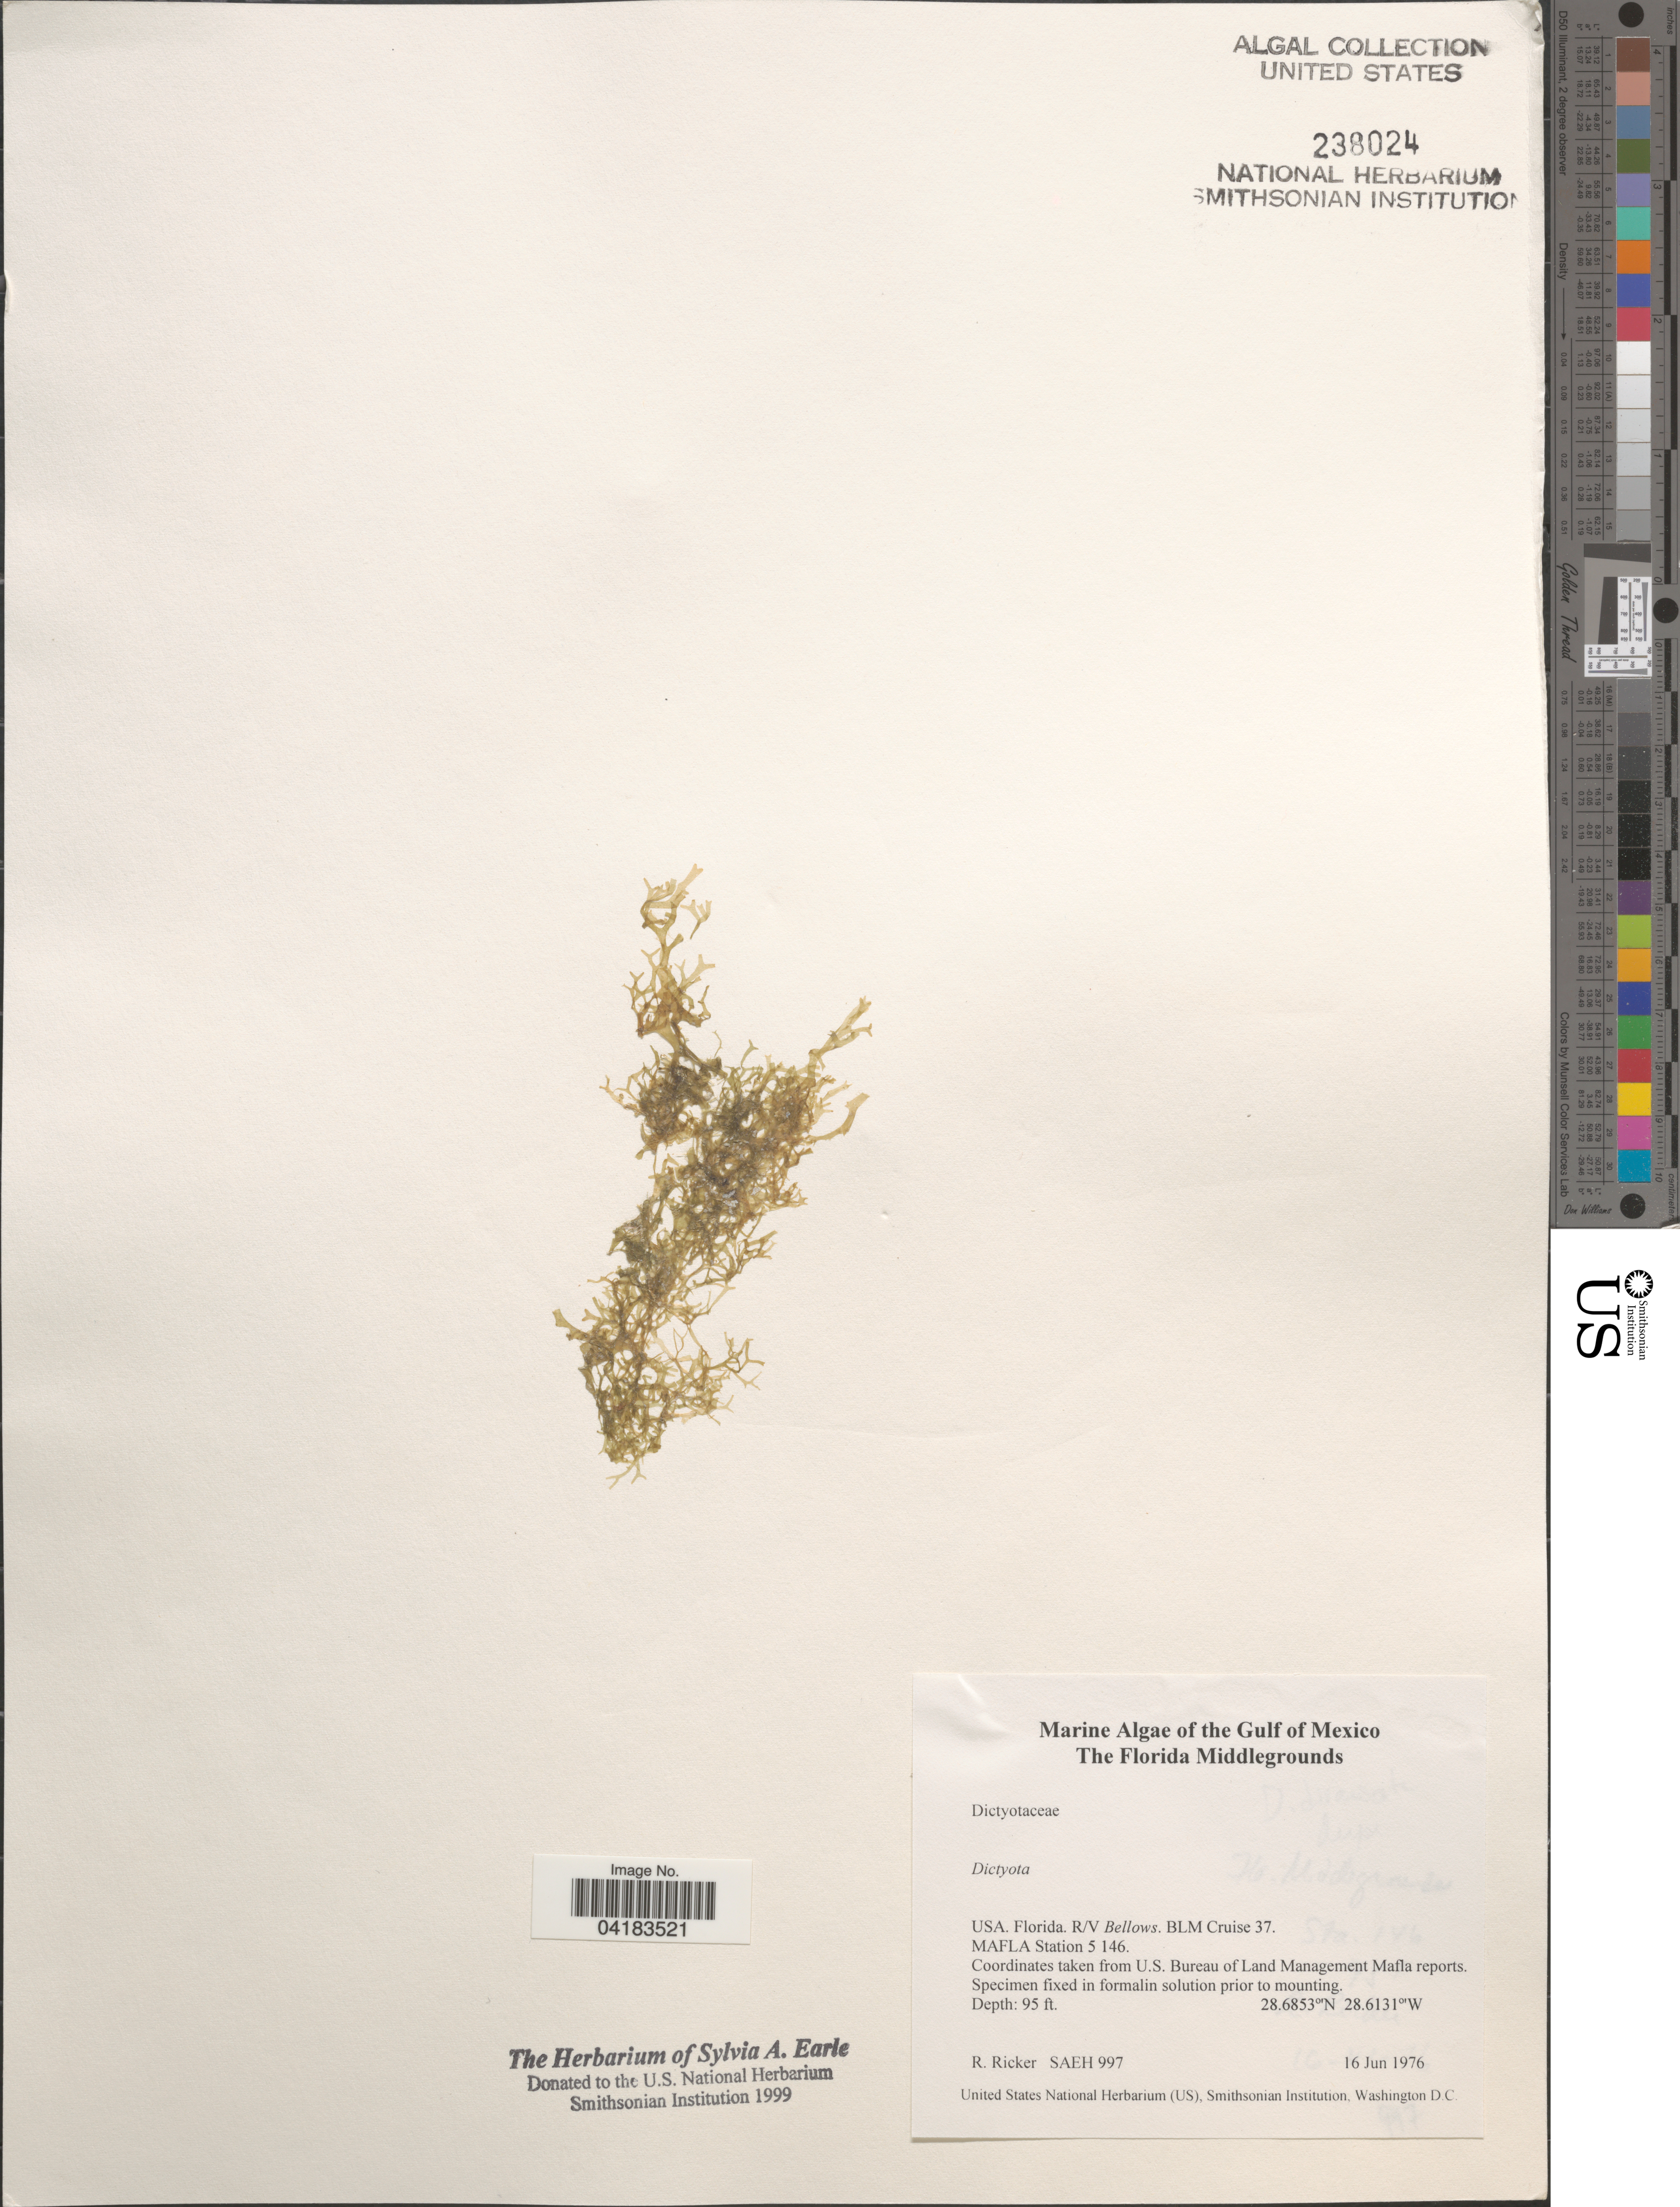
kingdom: Chromista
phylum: Ochrophyta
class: Phaeophyceae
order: Dictyotales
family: Dictyotaceae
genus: Dictyota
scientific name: Dictyota sp.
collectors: R. Ricker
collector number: SAEH997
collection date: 1976-06-16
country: United States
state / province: Florida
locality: The Gulf of Mexico. The Florida Middlegrounds. R/V Bellows. BLM Cruise 37. MAFLA Station 5 146. Coordinates taken from U.S. Bureau of Land Management Mafla reports.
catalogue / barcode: US 238024